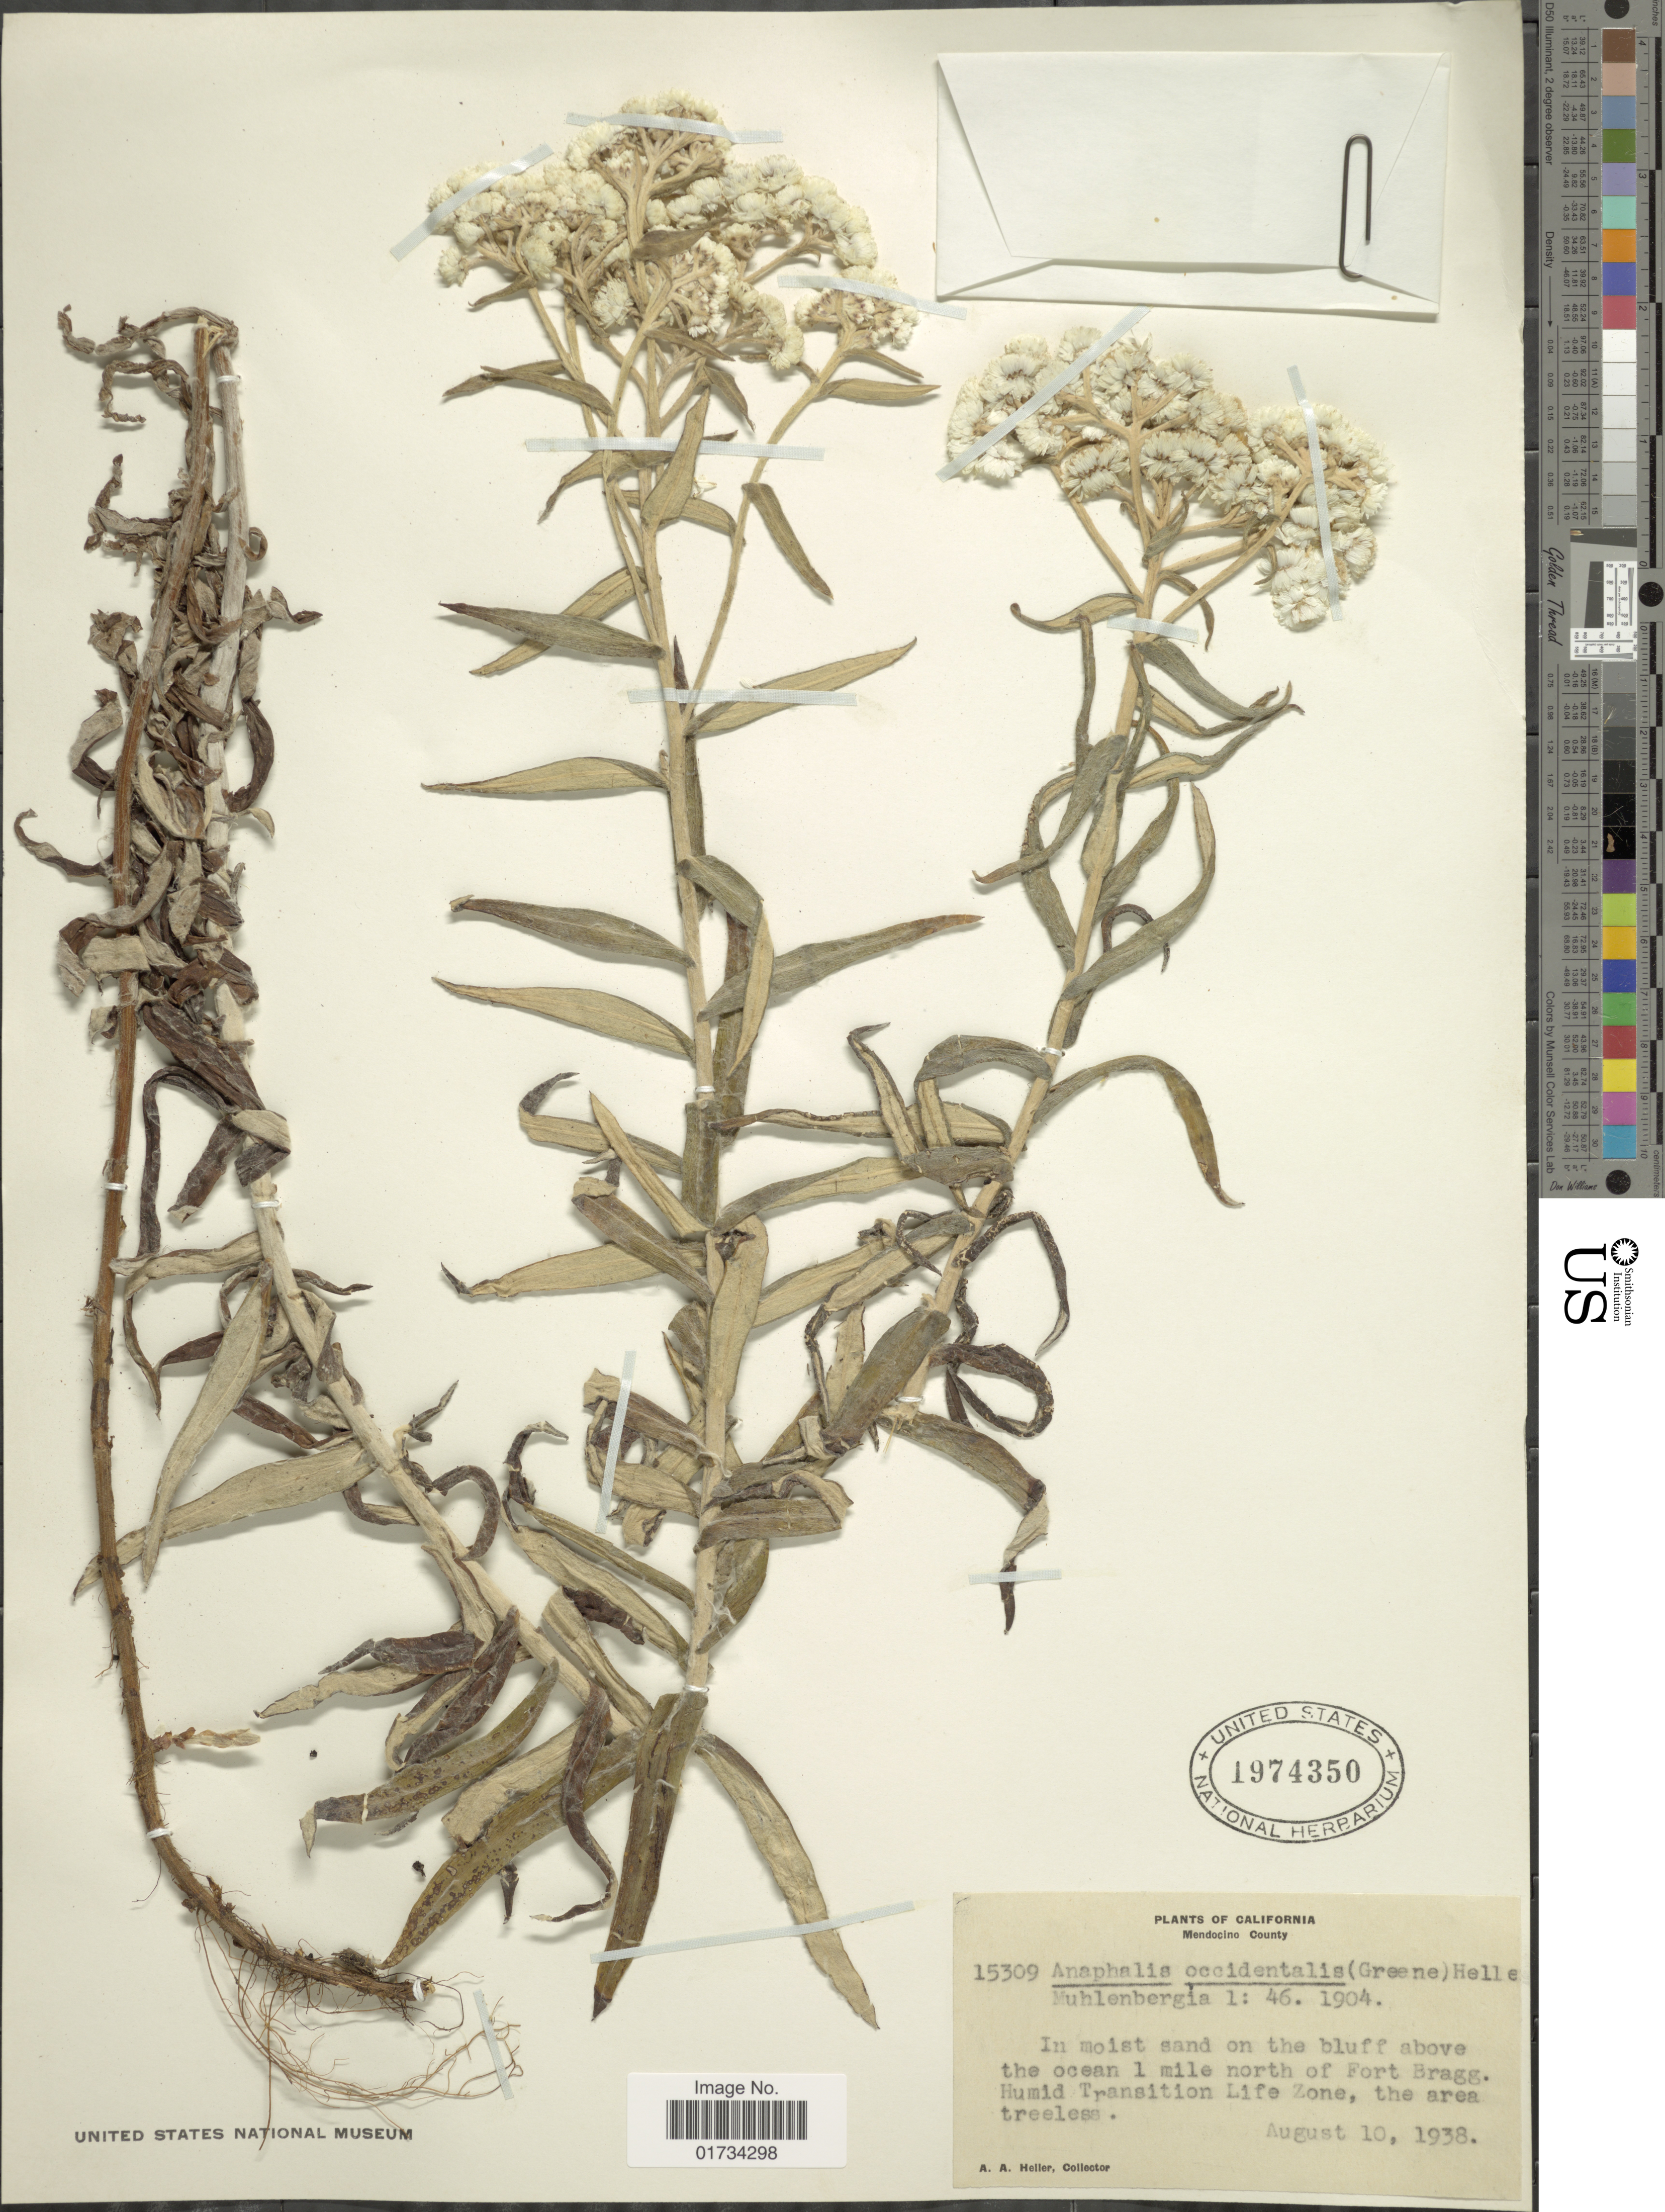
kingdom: Plantae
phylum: Tracheophyta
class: Magnoliopsida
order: Asterales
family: Asteraceae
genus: Anaphalis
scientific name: Anaphalis margaritacea var. occidentalis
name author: Greene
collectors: A. A. Heller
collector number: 15309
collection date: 1938-08-10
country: United States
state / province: California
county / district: Mendocino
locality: In moist sand on the bluff above the ocean 1 mile north of Fort Bragg, Humid Transition Life Zone, the area treeless.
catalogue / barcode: US 1974350